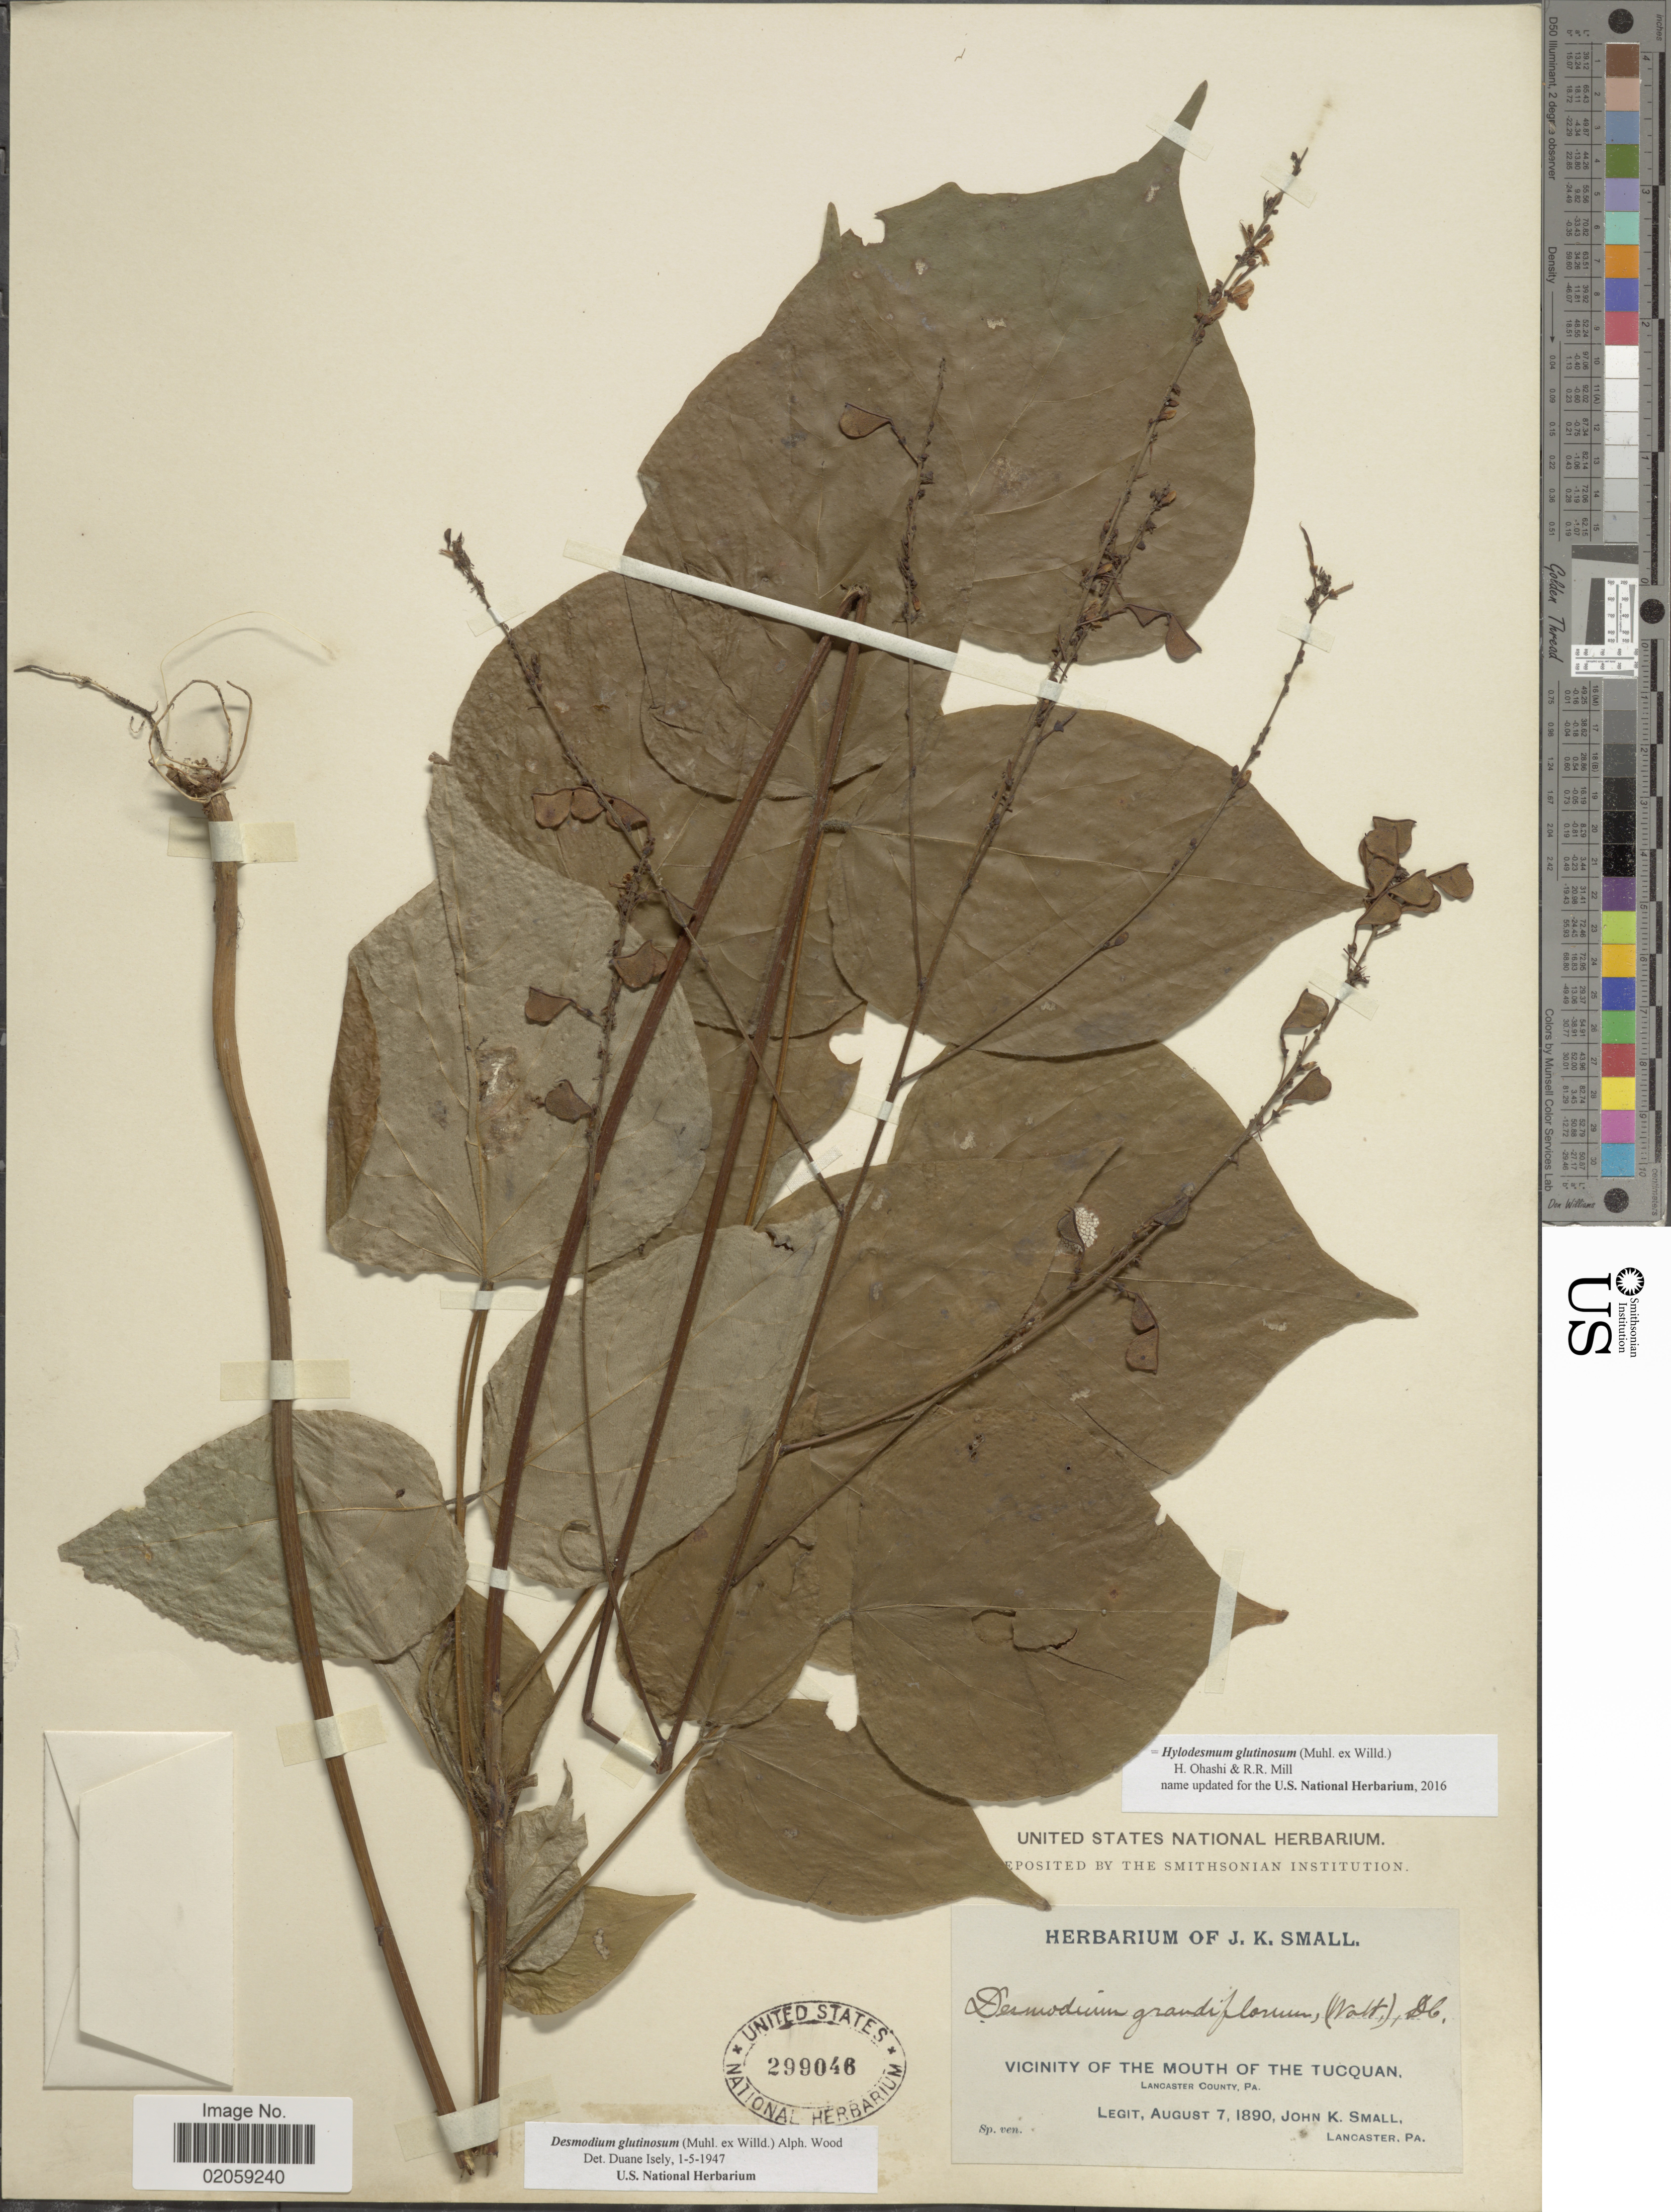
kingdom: Plantae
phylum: Tracheophyta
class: Magnoliopsida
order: Fabales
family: Fabaceae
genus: Hylodesmum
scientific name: Hylodesmum glutinosum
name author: (Muhl. ex Willd.) H. Ohashi & R.R. Mill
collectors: J. K. Small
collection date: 1890-08-07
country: United States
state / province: Pennsylvania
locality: Vicinity of the Mouth of the Tucquan, Lancaster County, Pa.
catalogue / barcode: US 299046